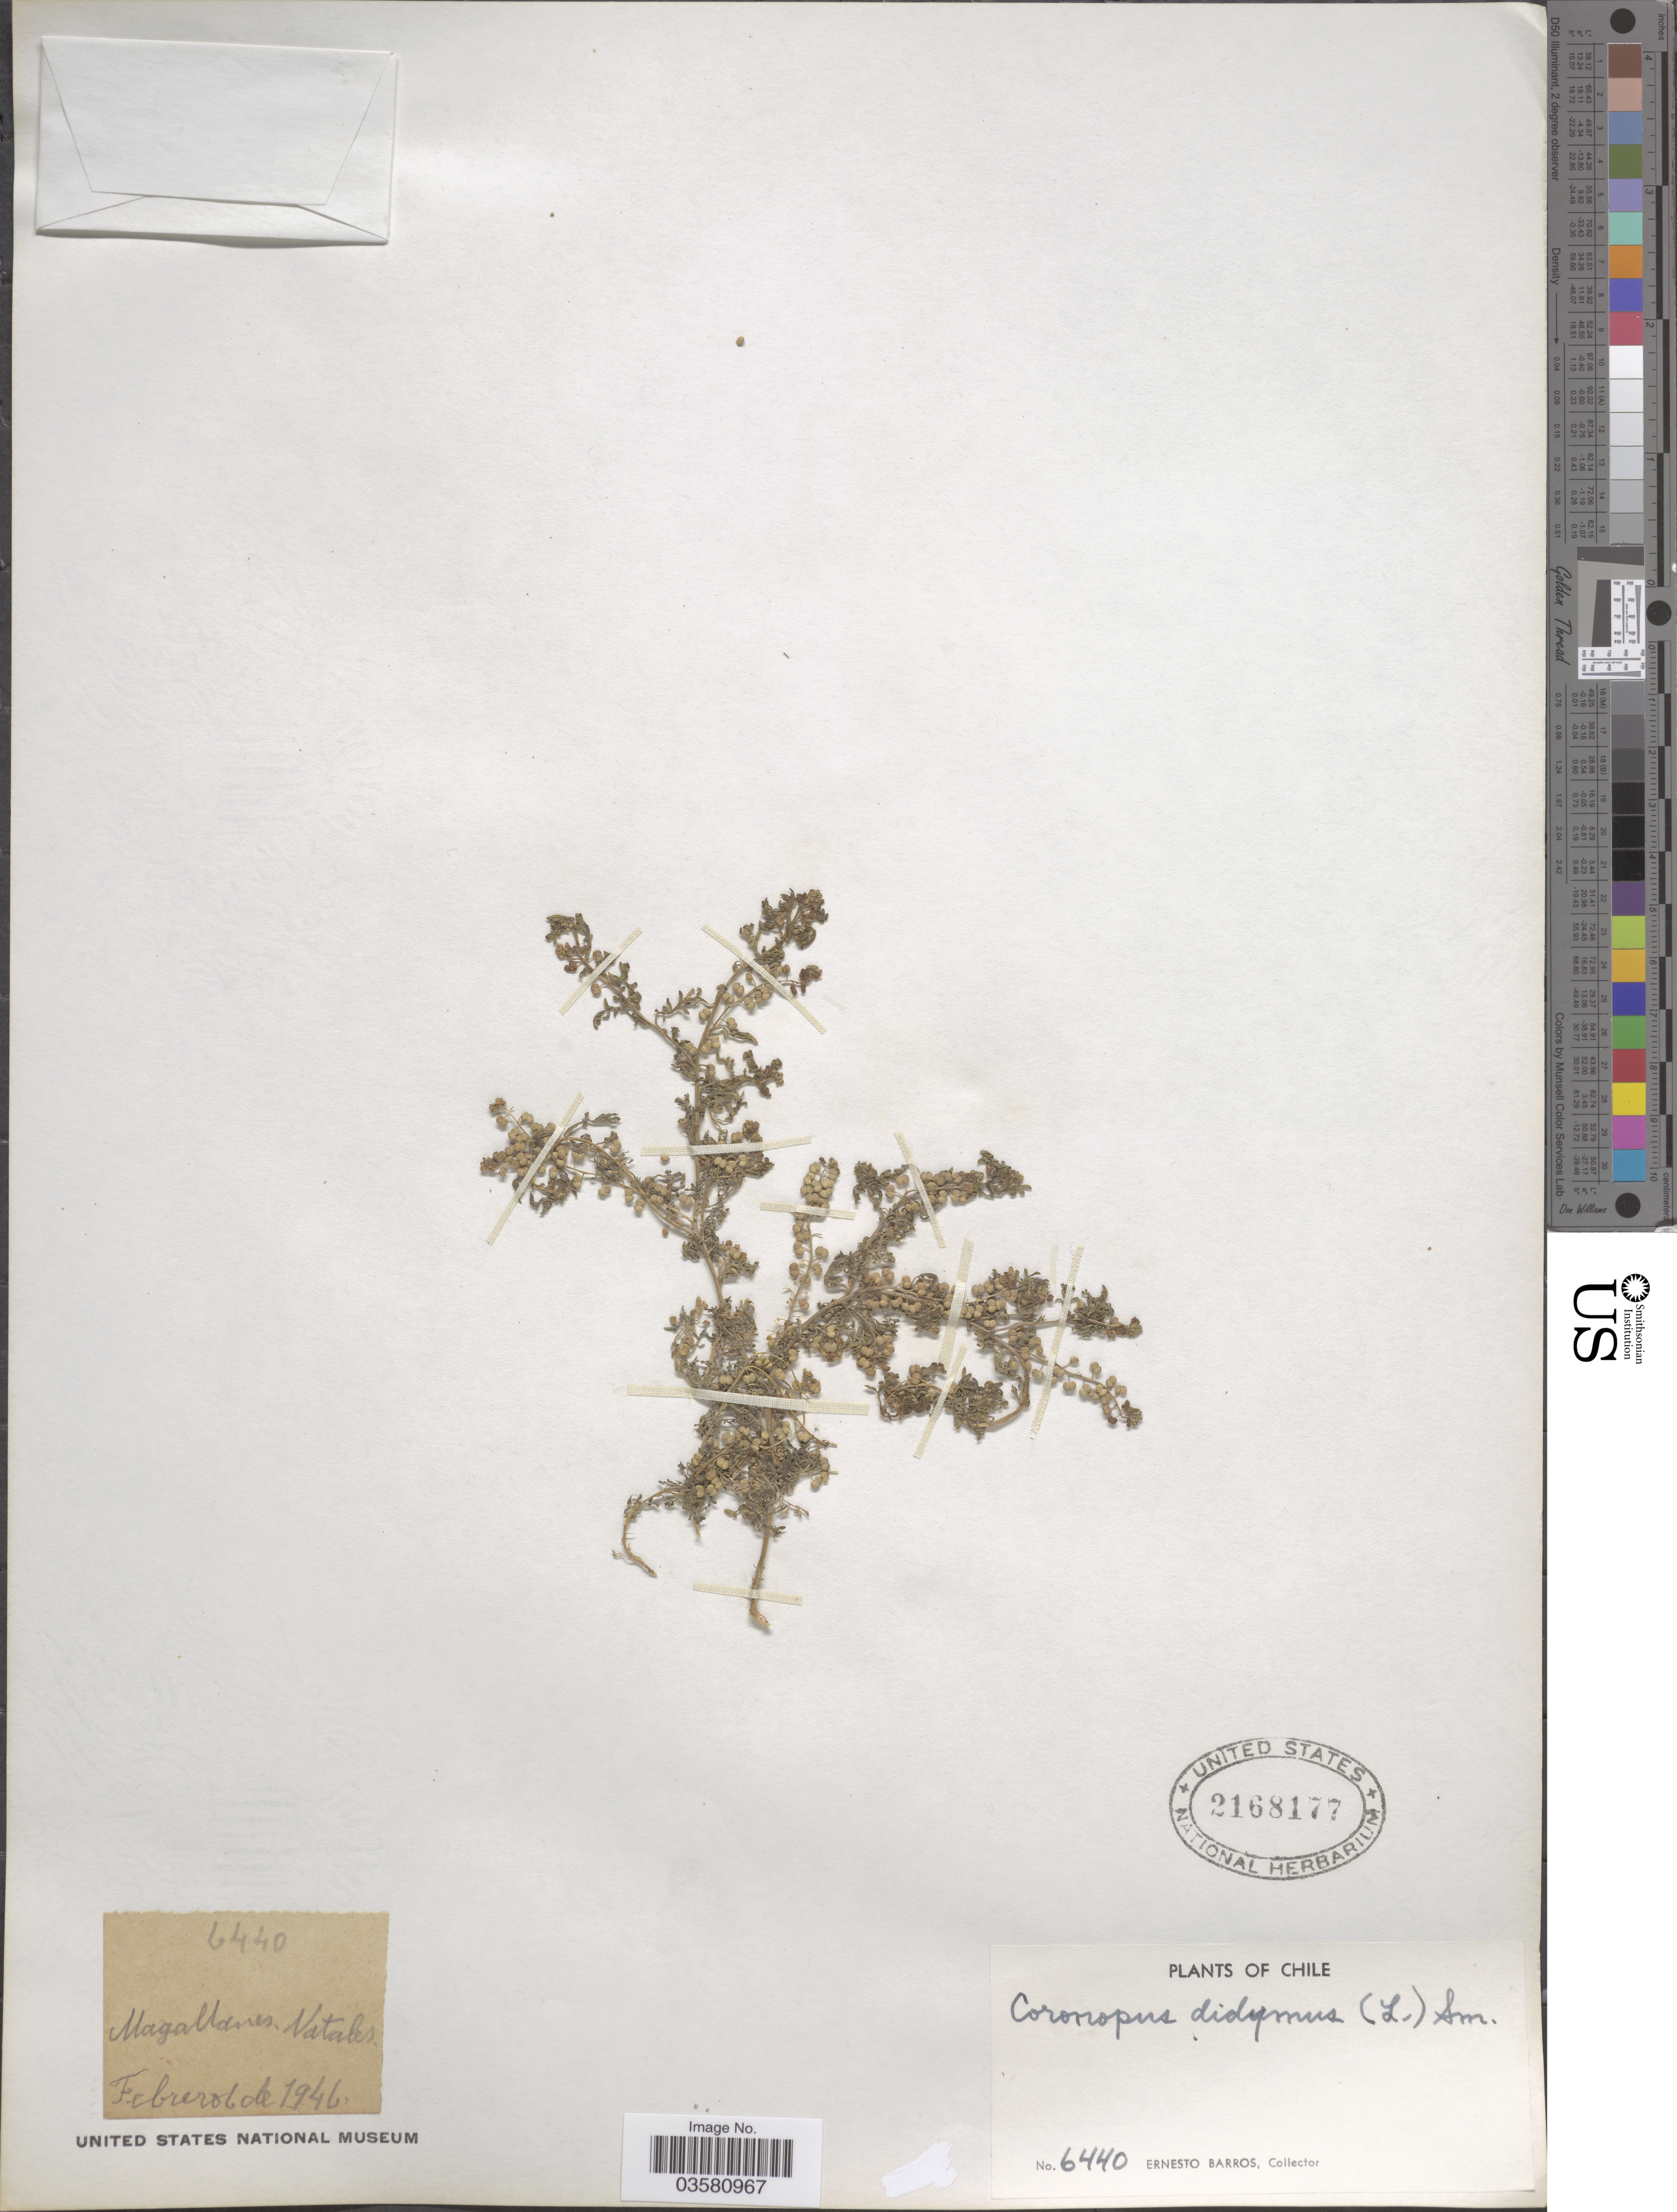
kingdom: Plantae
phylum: Tracheophyta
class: Magnoliopsida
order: Brassicales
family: Brassicaceae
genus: Lepidium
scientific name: Lepidium didymum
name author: L.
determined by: Strong, M. T., (US), Smithsonian Institution - National Museum of Natural History (UNITED STATES)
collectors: E. Barros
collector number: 6440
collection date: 1946-02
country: Chile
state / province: Magallanes y de la Antártica Chilena (XII)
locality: Magallanes. Natales.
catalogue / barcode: US 2168177